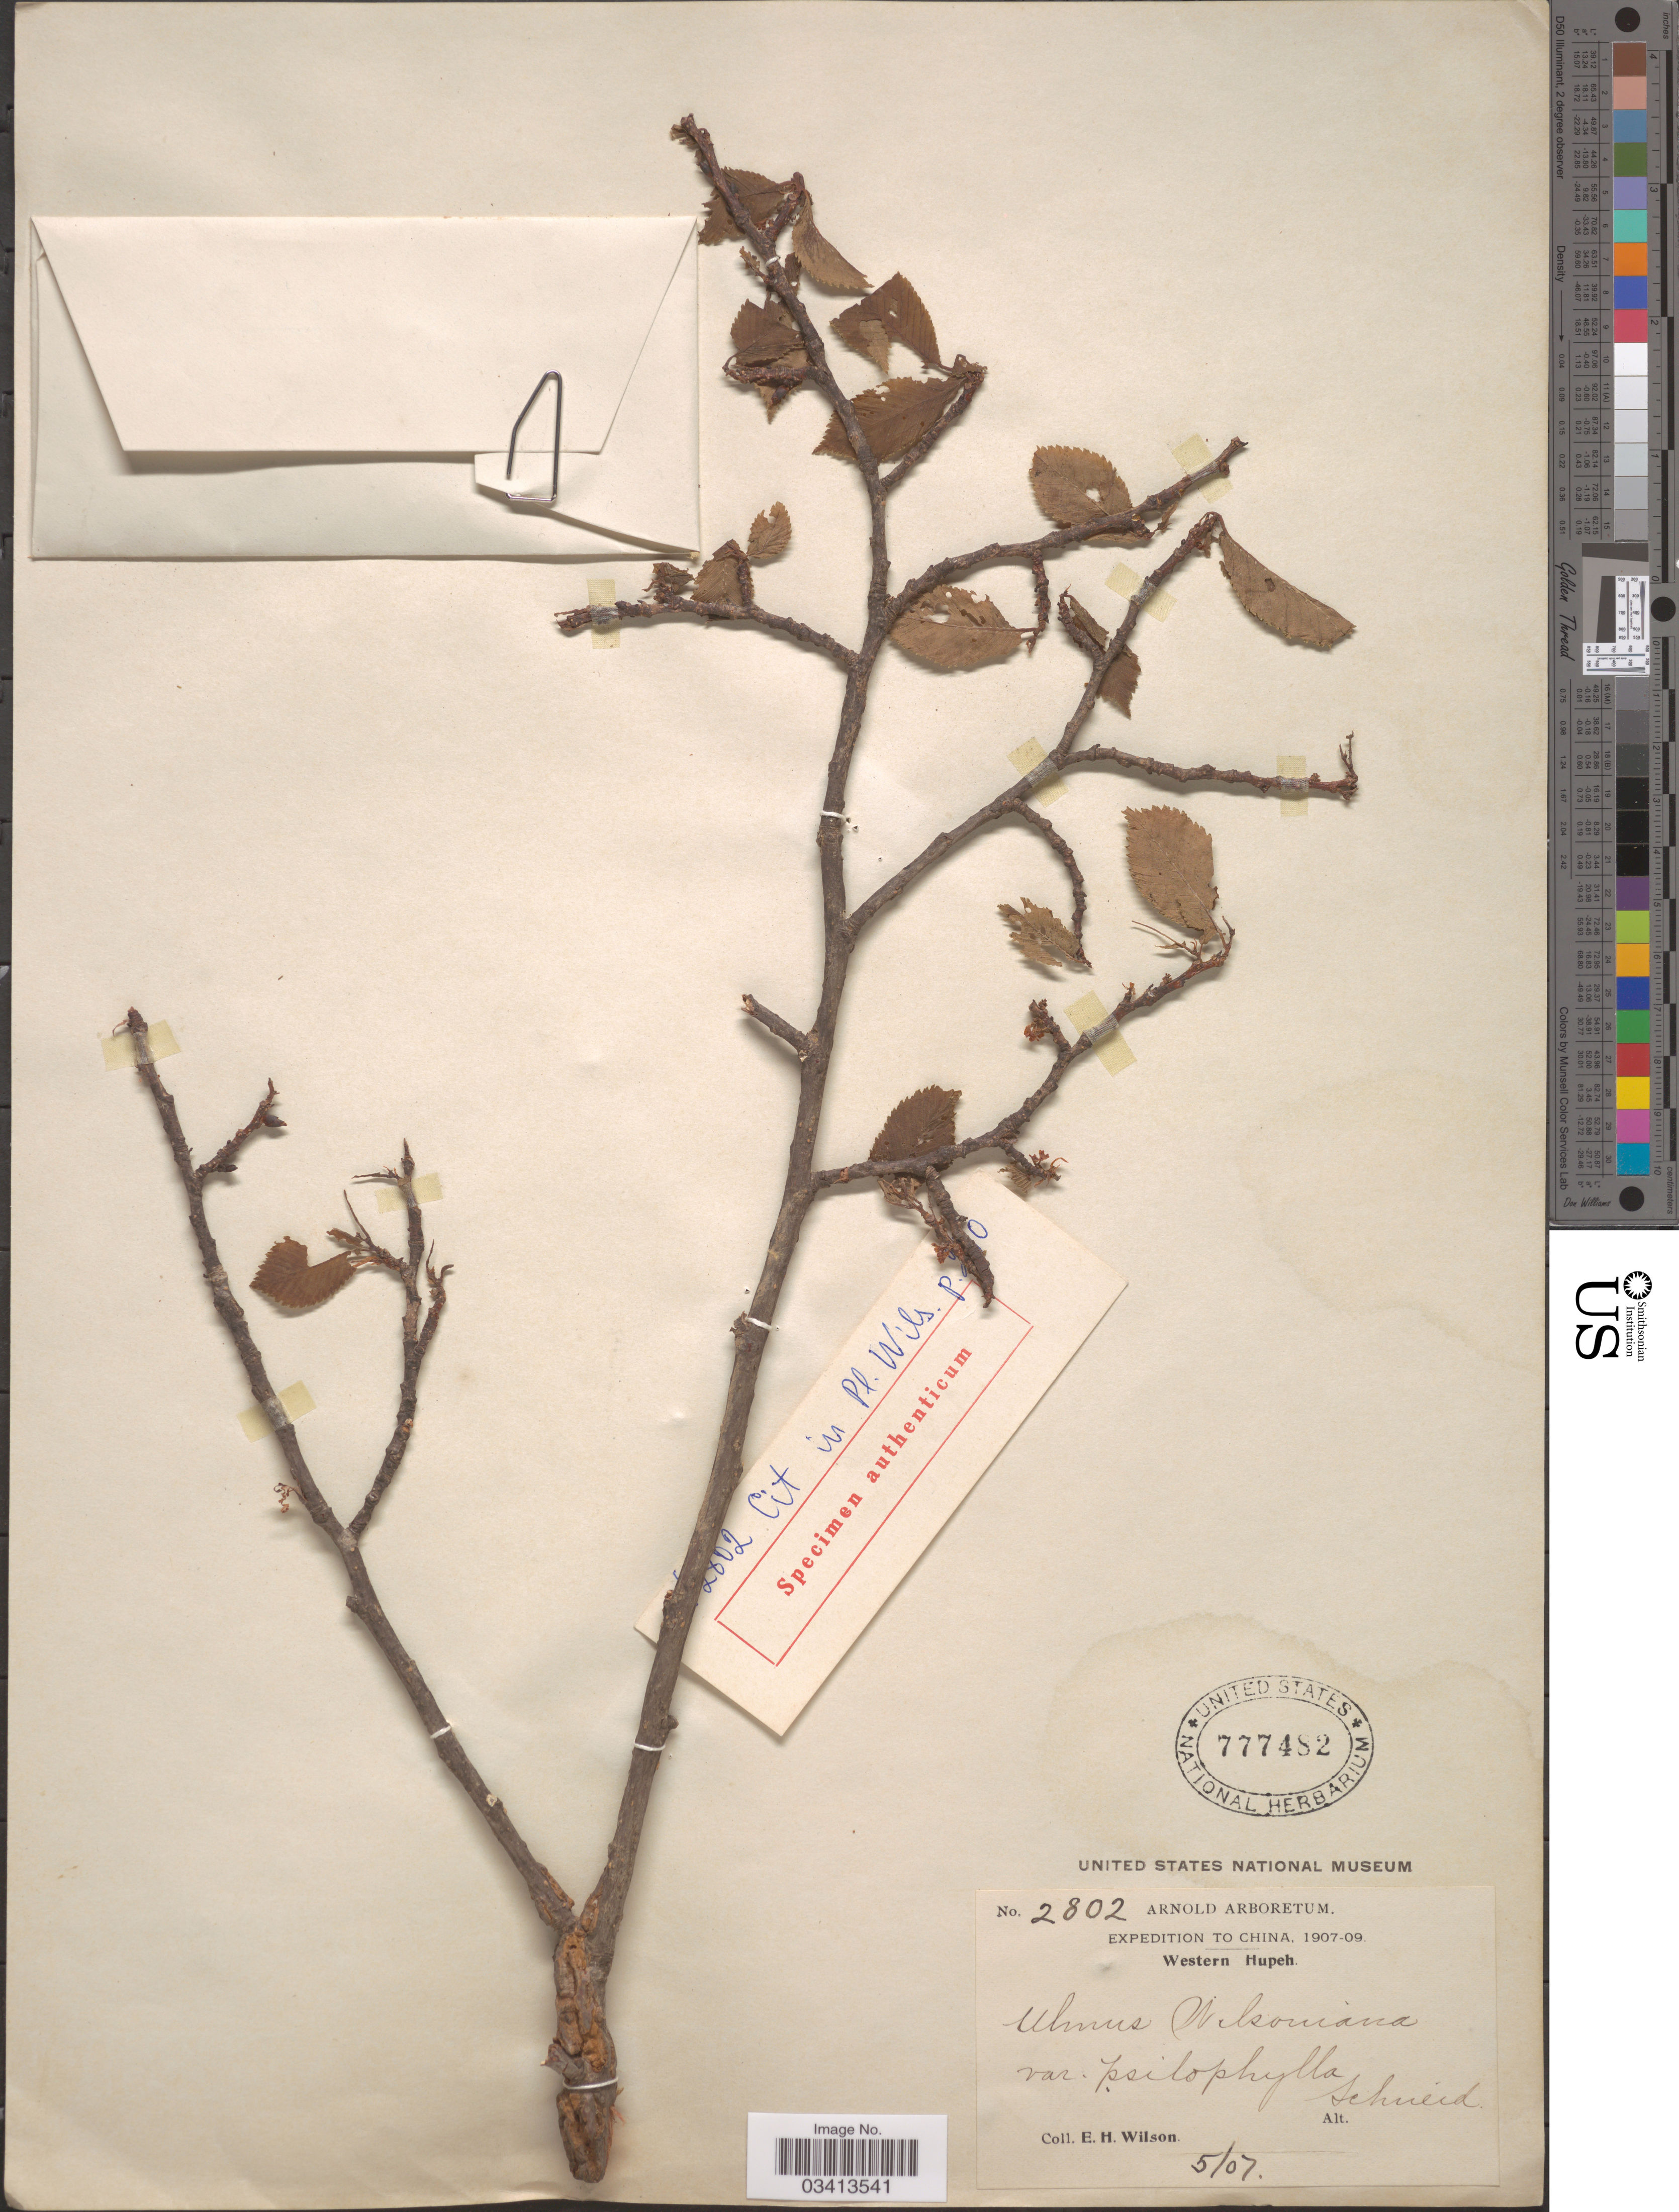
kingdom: Plantae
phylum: Tracheophyta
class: Magnoliopsida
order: Rosales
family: Ulmaceae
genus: Ulmus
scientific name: Ulmus wilsoniana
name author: C.K. Schneid.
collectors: E. Wilson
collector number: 2802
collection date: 1907-05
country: China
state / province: Hubei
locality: Western Hupeh.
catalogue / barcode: US 777482